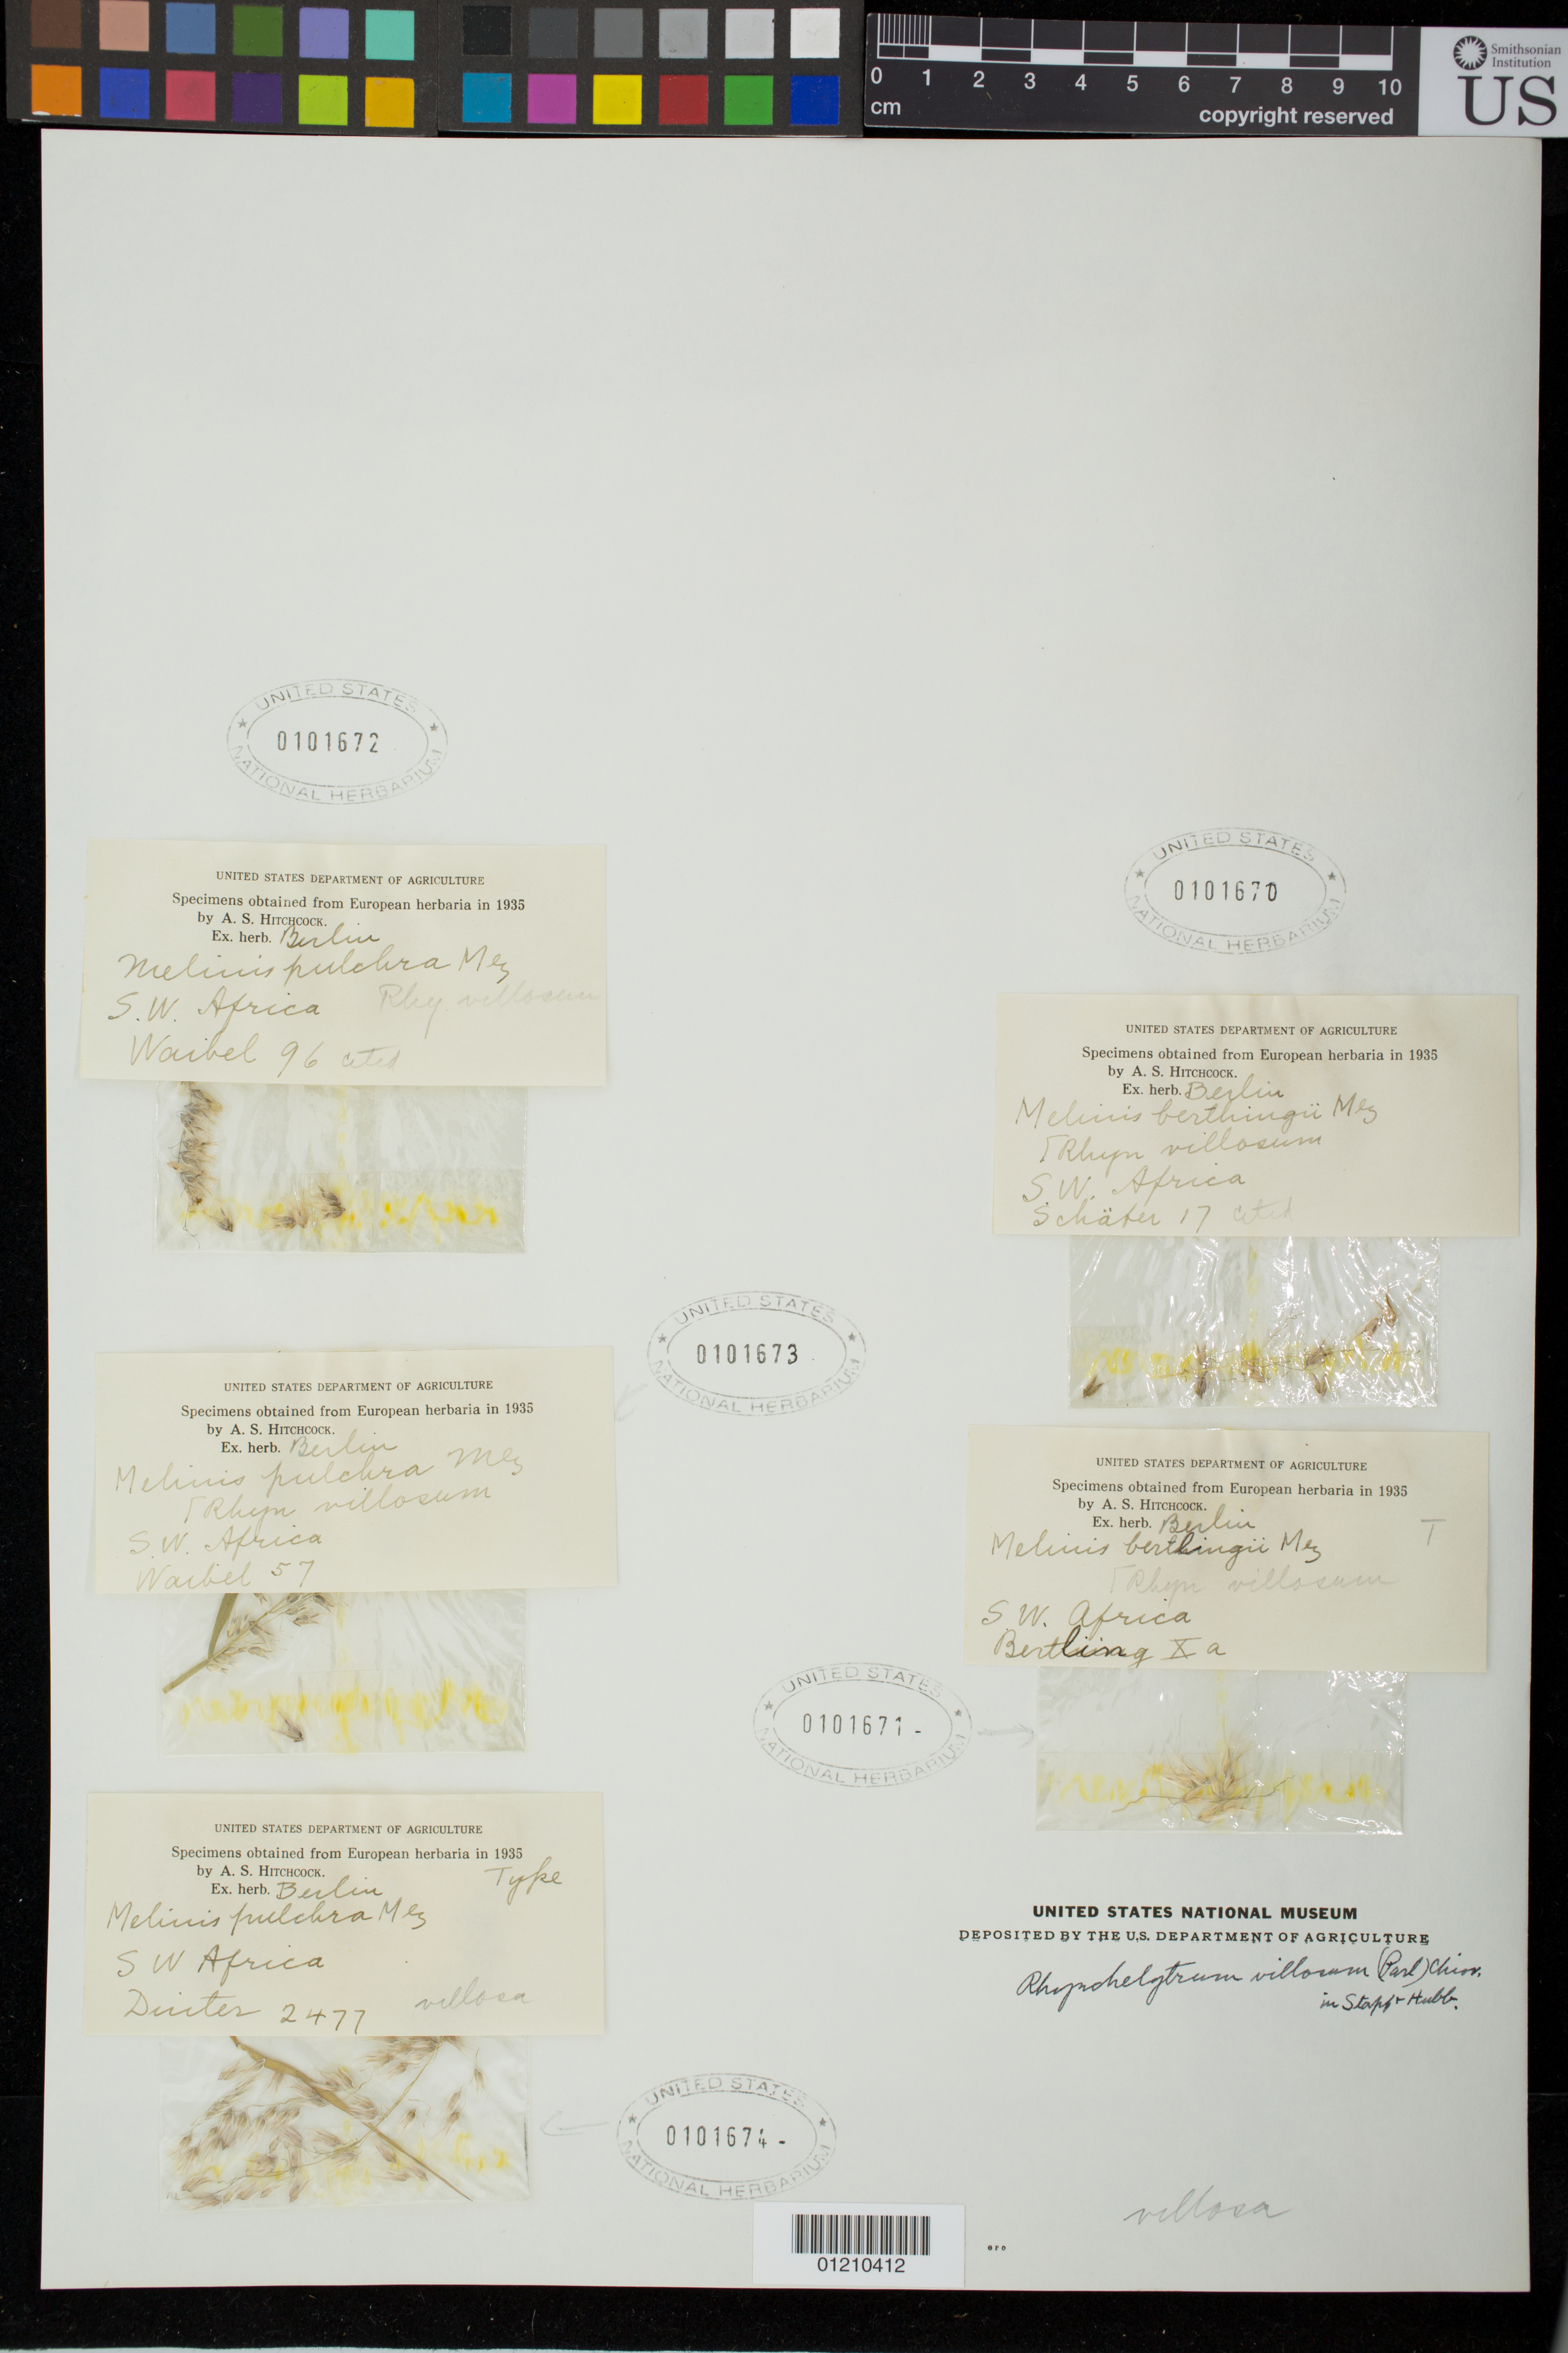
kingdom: Plantae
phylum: Tracheophyta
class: Liliopsida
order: Poales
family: Poaceae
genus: Melinis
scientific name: Melinis pulchra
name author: Mez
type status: Syntype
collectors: M. Dinter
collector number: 2477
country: Namibia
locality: South West Africa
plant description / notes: Fragmentary material of type specimen ex herb. Berlin.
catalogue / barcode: US 101674